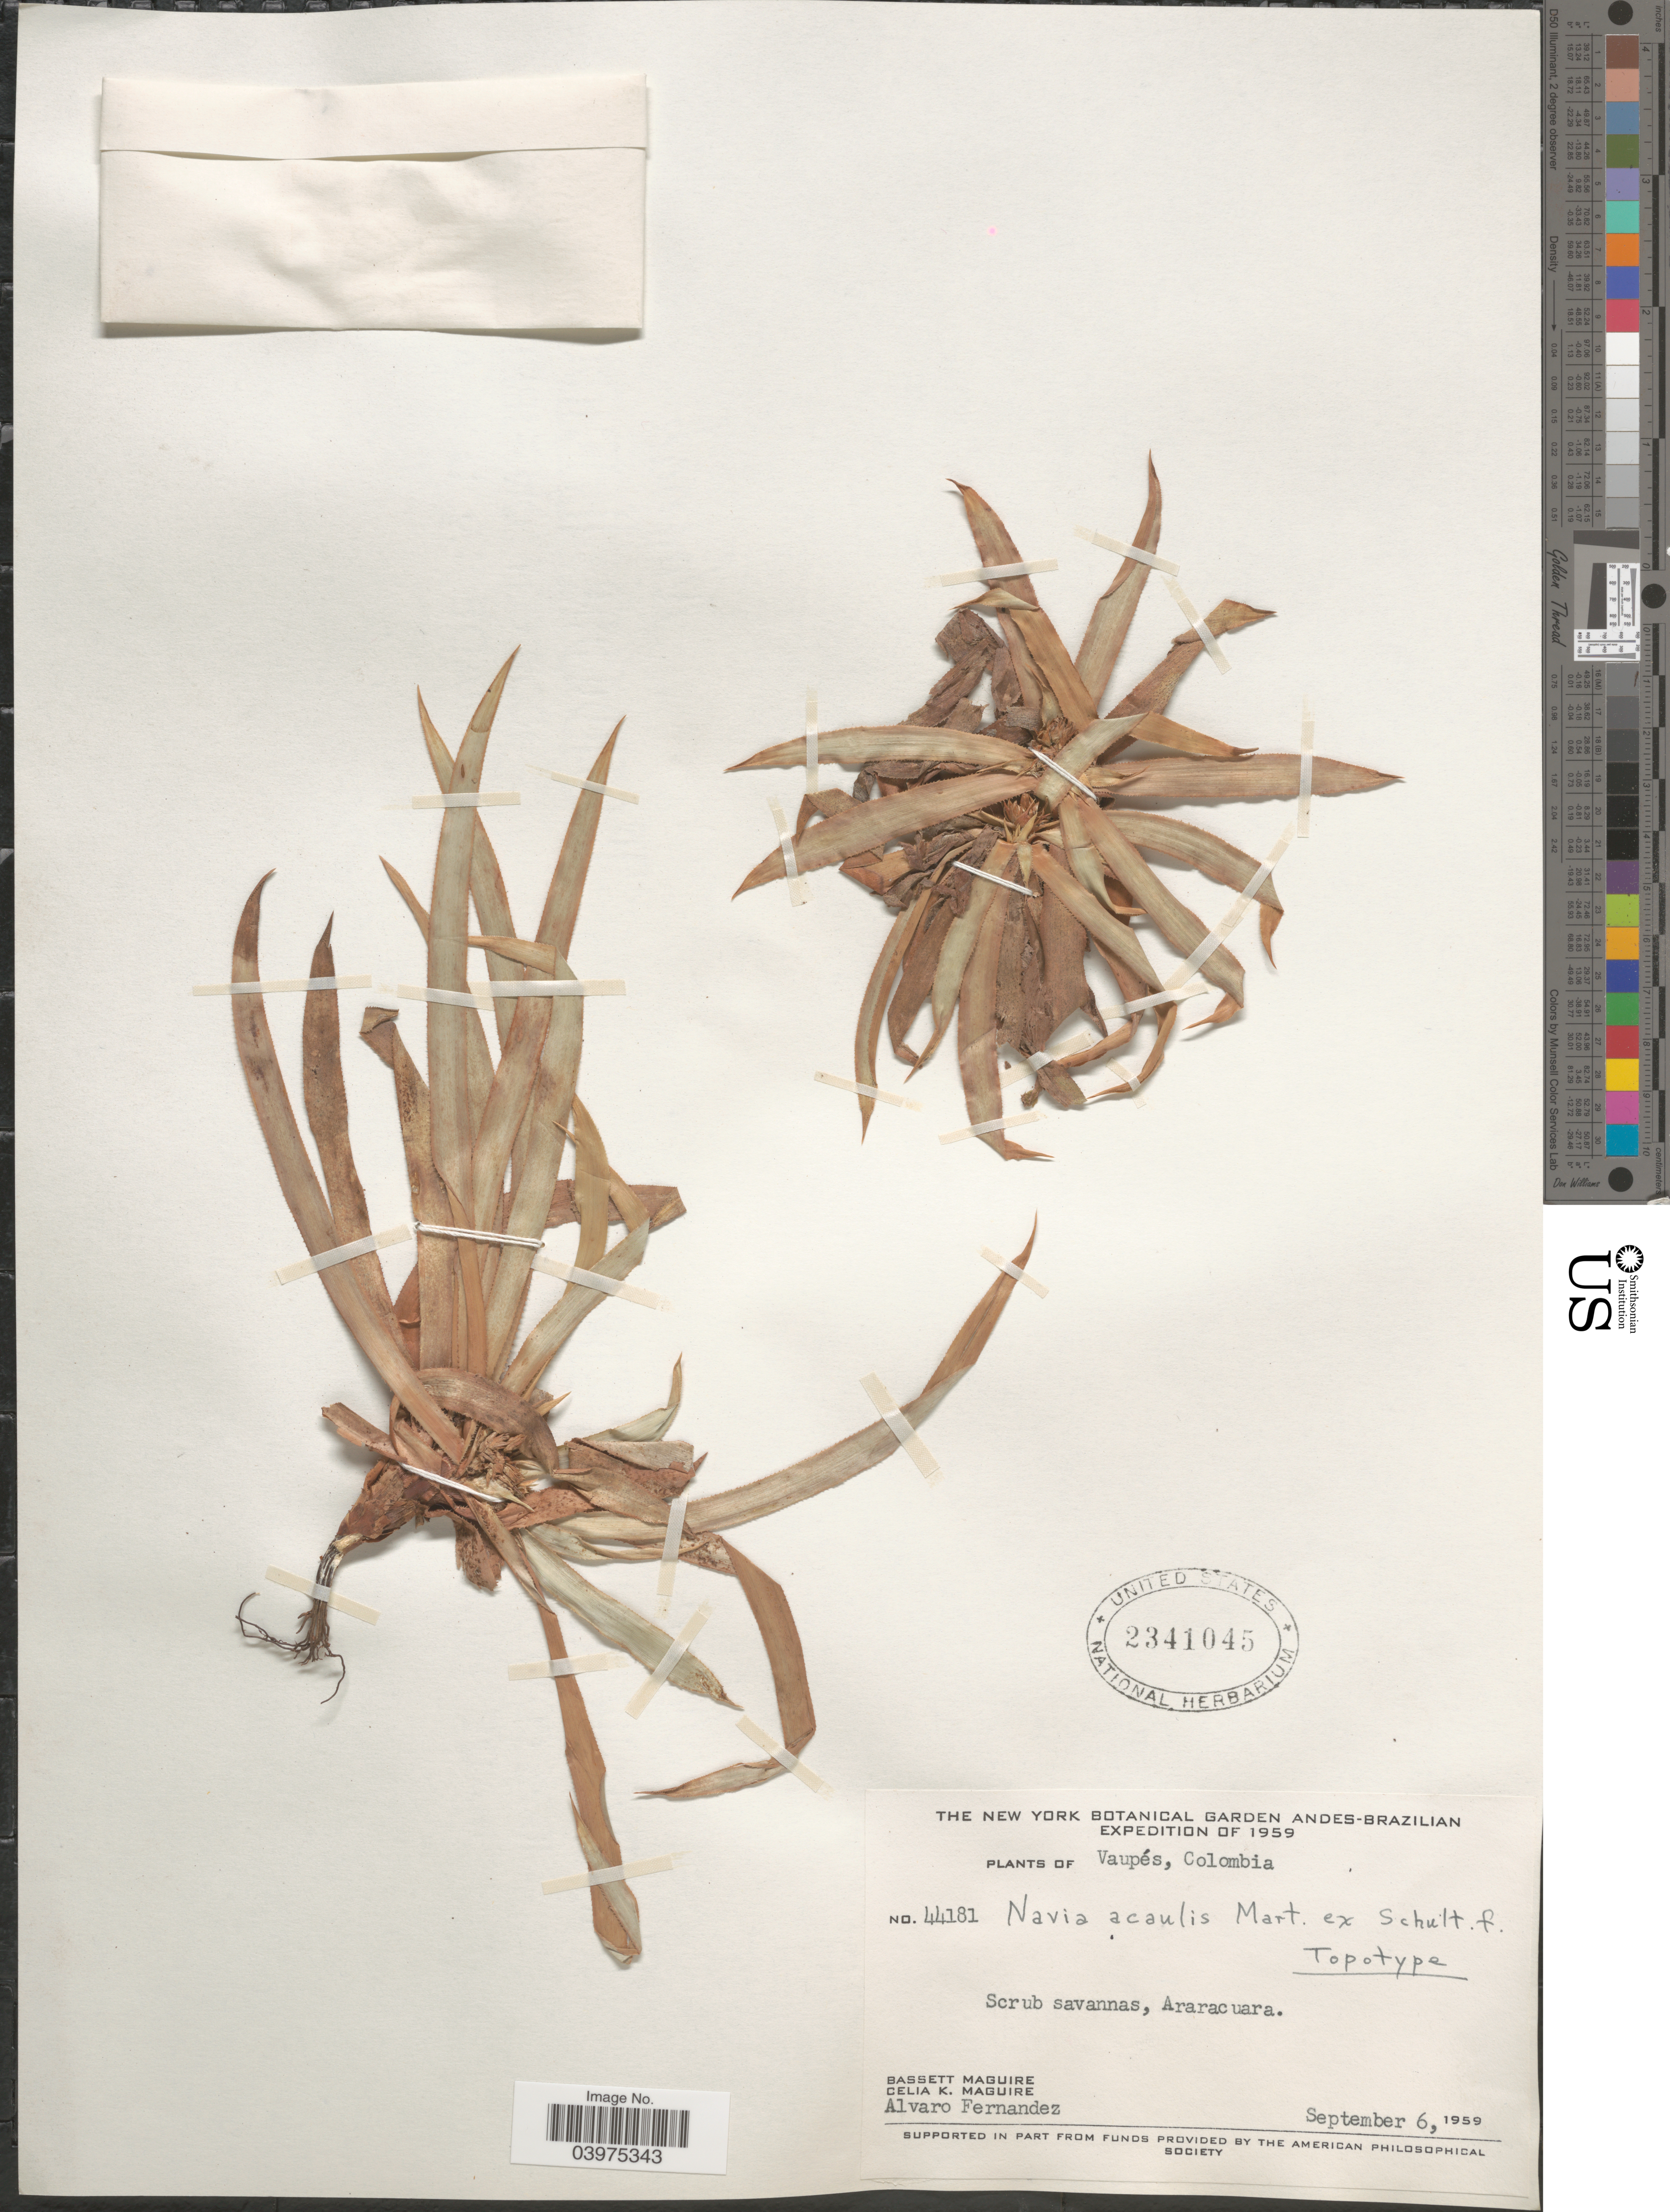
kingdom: Plantae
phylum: Tracheophyta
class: Liliopsida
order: Poales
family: Bromeliaceae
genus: Navia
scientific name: Navia acaulis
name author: Mart. ex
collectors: B. Maguire, C. K. Maguire & A. Fernandez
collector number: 44181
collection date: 1959-09-06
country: Colombia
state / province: Vaupés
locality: The New York Botanical Garden Andes-Brazilian Expedition Of 1959. Scrub savannas, Araracuara.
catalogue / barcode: US 2341045